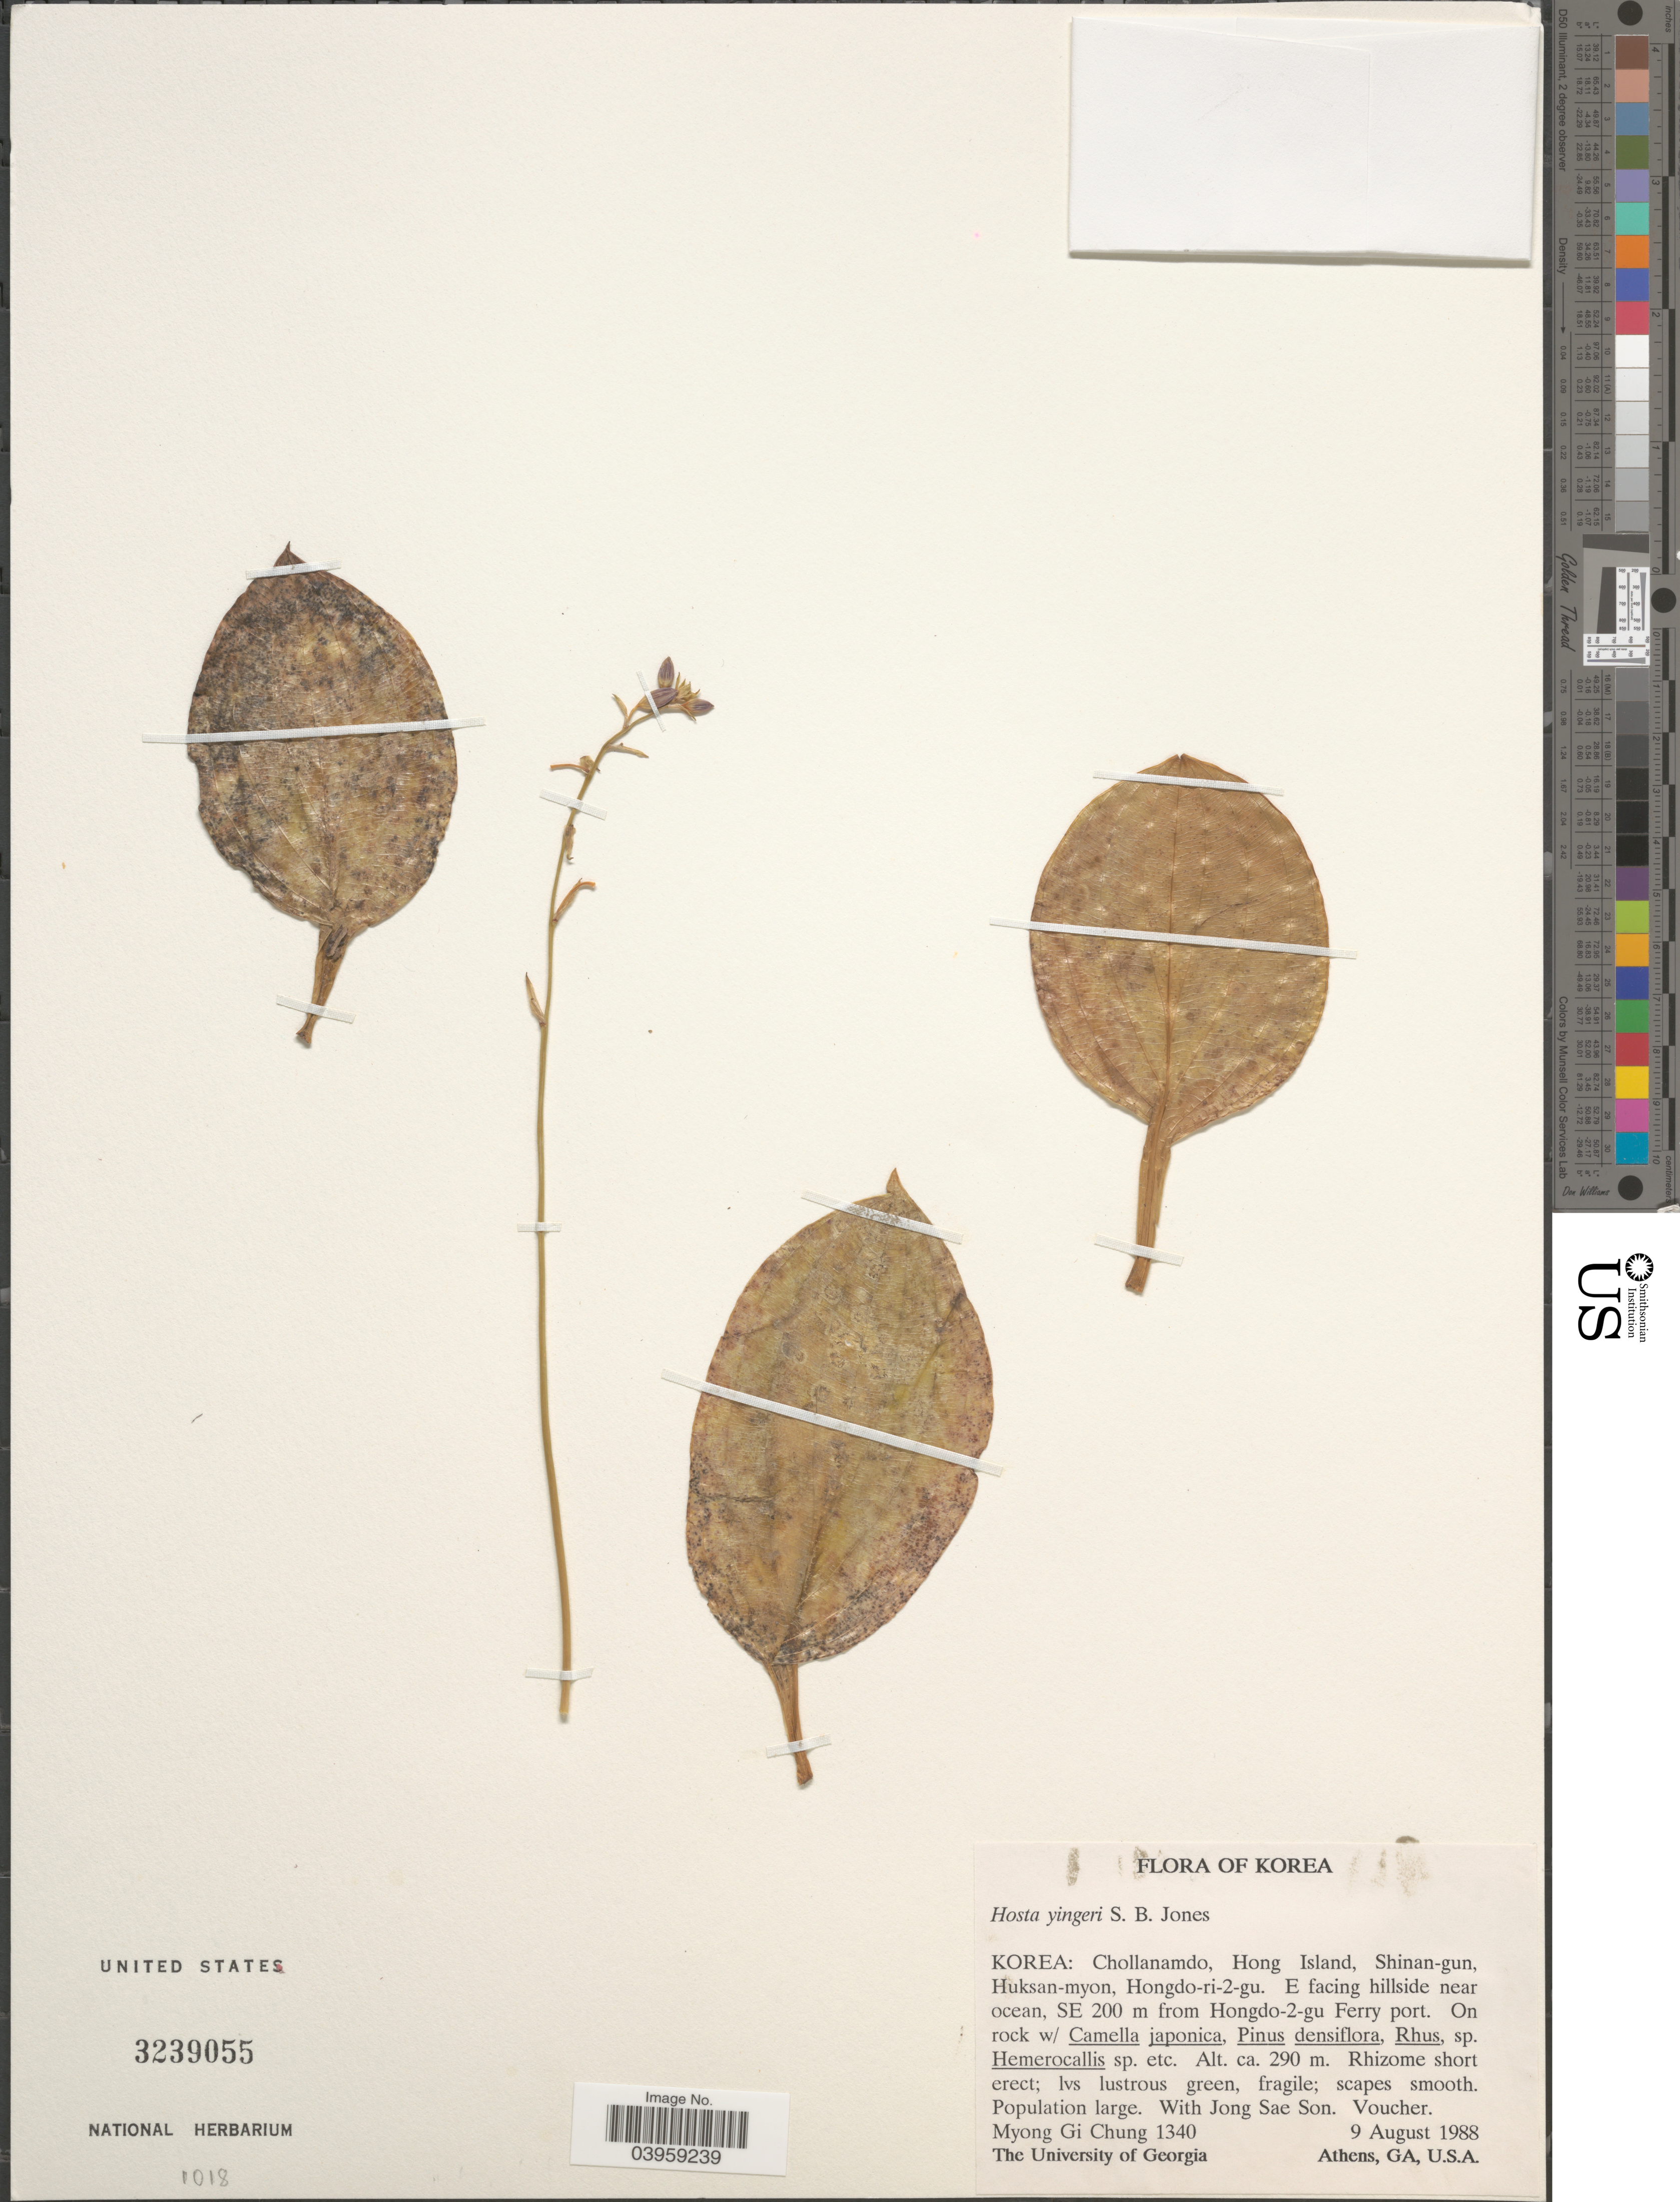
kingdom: Plantae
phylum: Tracheophyta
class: Liliopsida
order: Asparagales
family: Asparagaceae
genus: Hosta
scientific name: Hosta yingeri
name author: S.B. Jones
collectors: M. Chung & J. Son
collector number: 1340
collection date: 1988-08-09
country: South Korea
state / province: South Jeolla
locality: Chollanamdo, Hong Island, Shinan-gun, Huksan-myon, Hongdo-ri-2-gu. E facing hillside near ocean, SE 200 m from Hongdo-2-gu Ferry port.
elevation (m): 290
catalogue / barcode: US 3239055